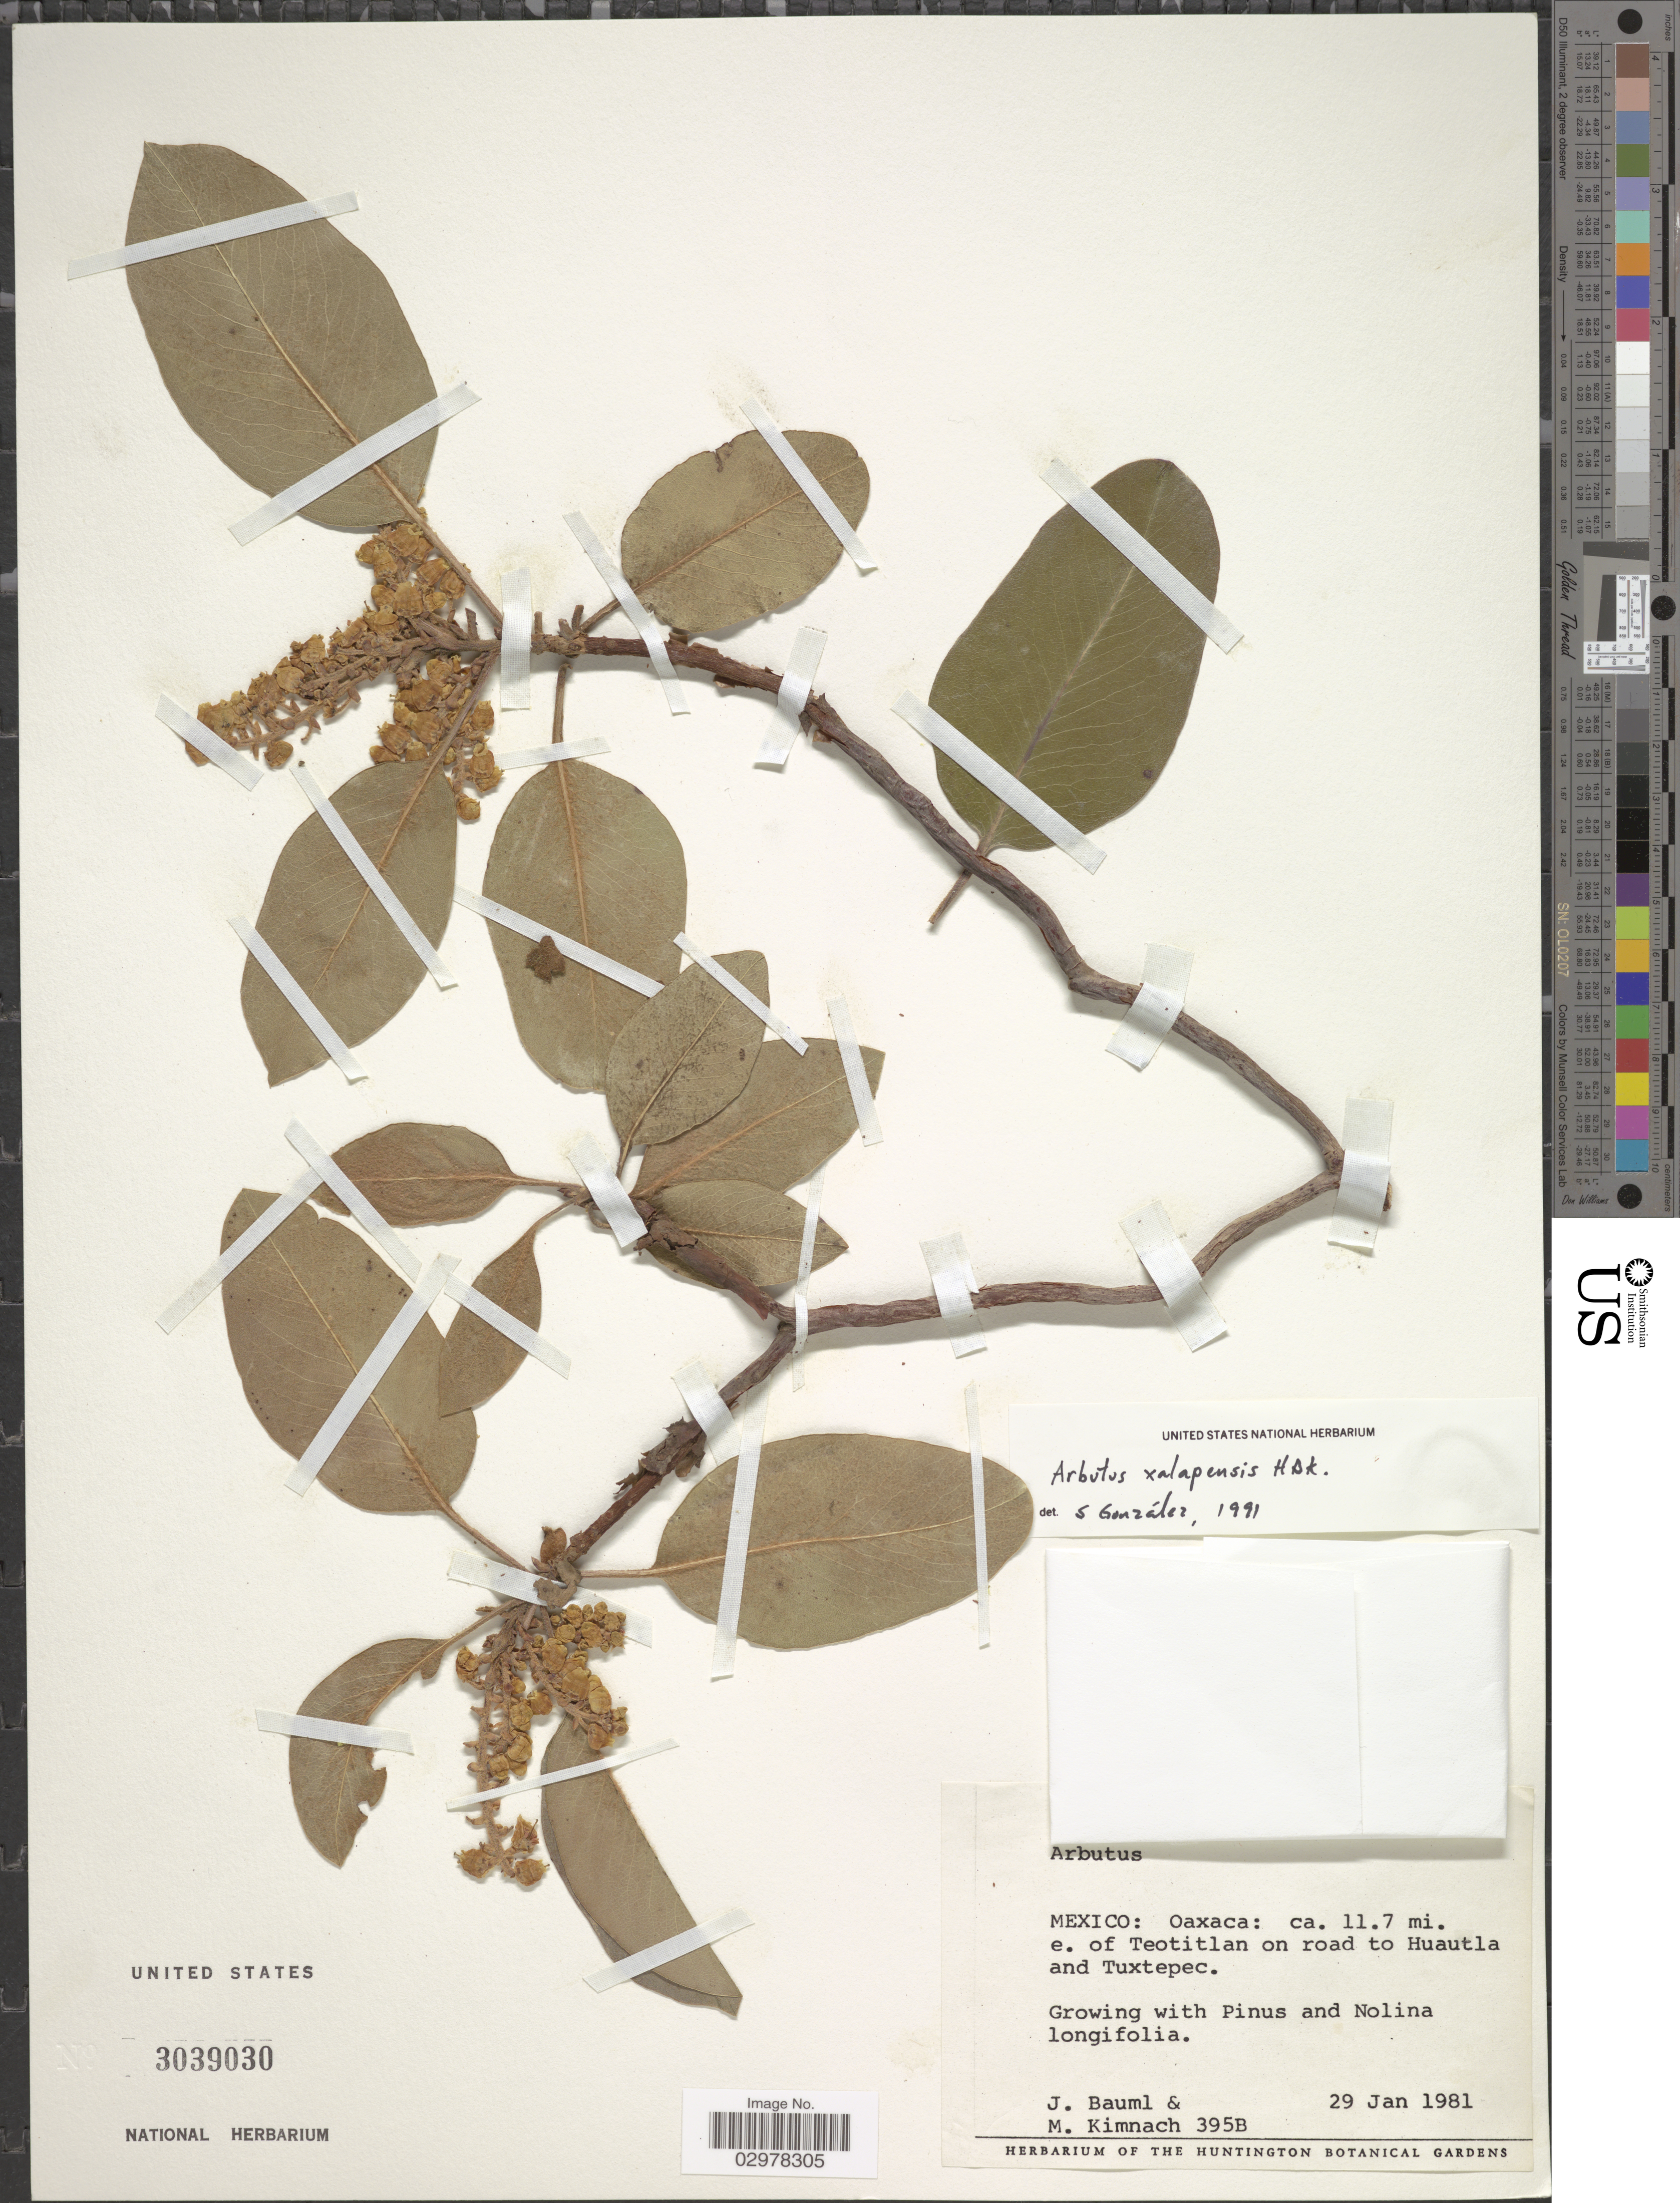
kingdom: Plantae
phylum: Tracheophyta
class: Magnoliopsida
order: Ericales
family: Ericaceae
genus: Arbutus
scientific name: Arbutus xalapensis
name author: Kunth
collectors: J. Bauml & M. W. Kimnach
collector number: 395B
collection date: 1981-01-29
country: Mexico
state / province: Oaxaca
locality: Ca. 11.7 mi. e. of Teotitlan on road to Huautla and Tuxtepec.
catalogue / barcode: US 3039030